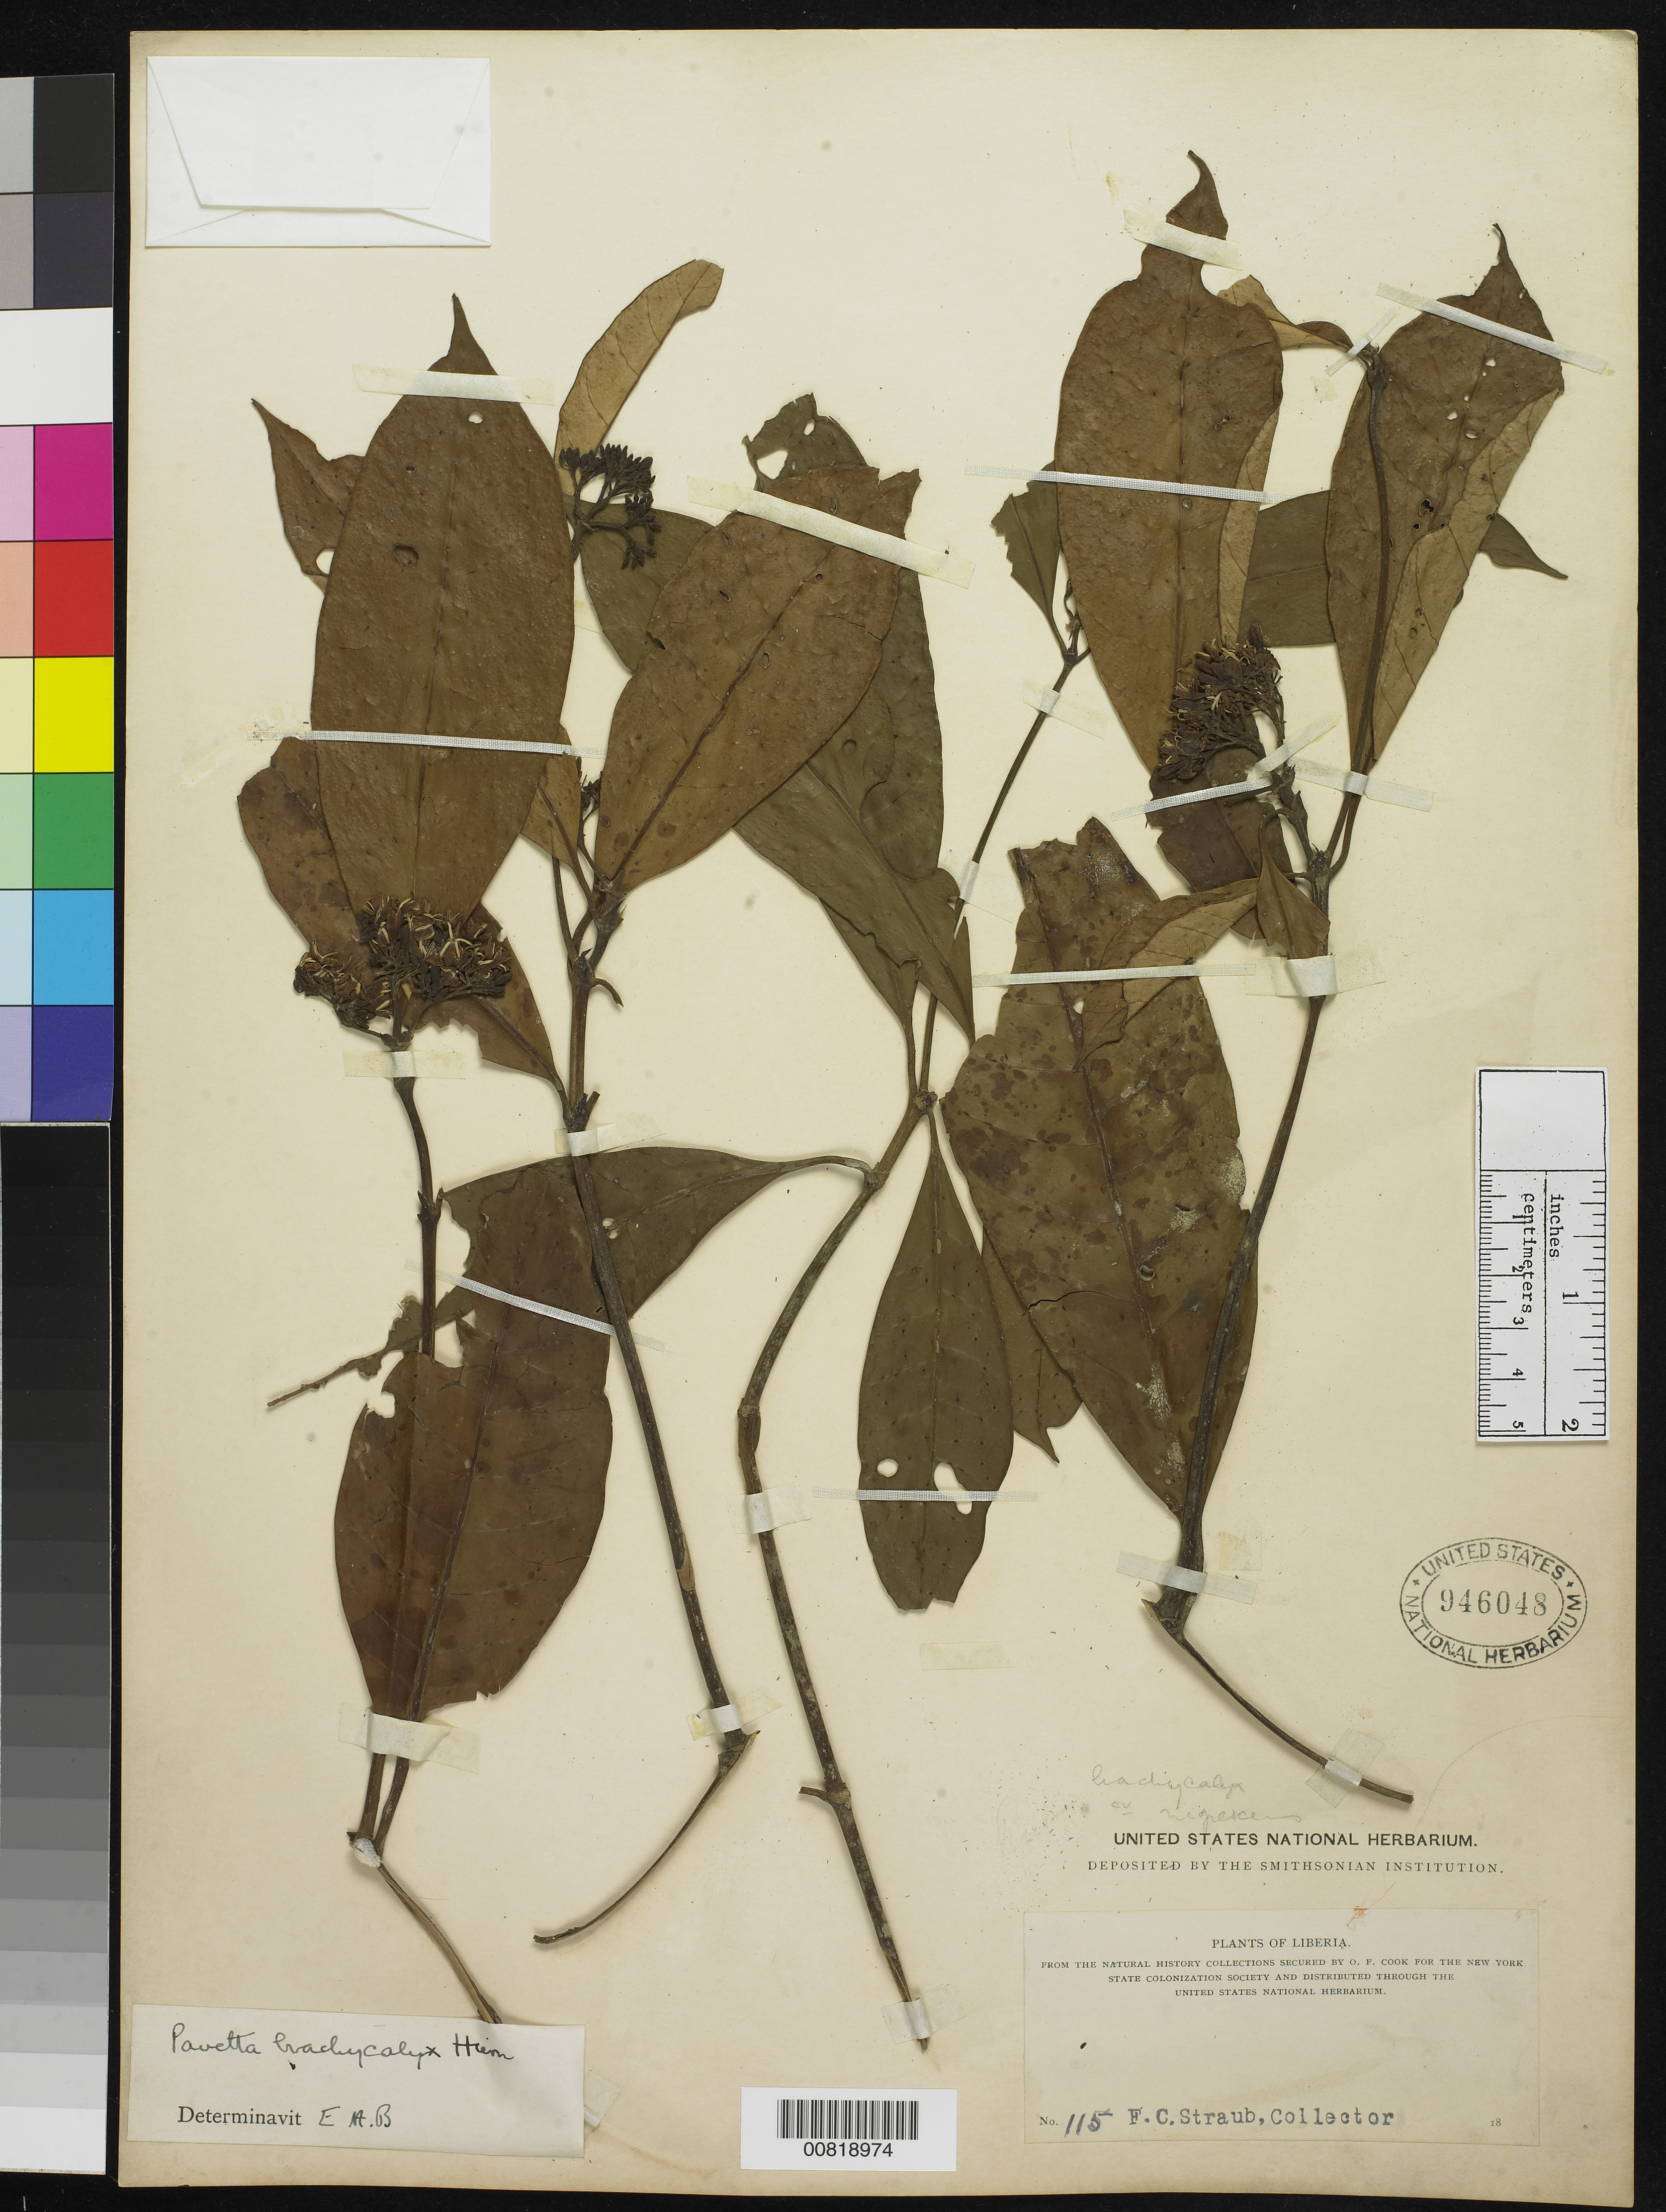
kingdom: Plantae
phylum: Tracheophyta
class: Magnoliopsida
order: Gentianales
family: Rubiaceae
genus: Pavetta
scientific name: Pavetta brachycalyx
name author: Hiern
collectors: F. Straub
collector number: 115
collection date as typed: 18--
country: Liberia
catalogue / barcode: US 946048